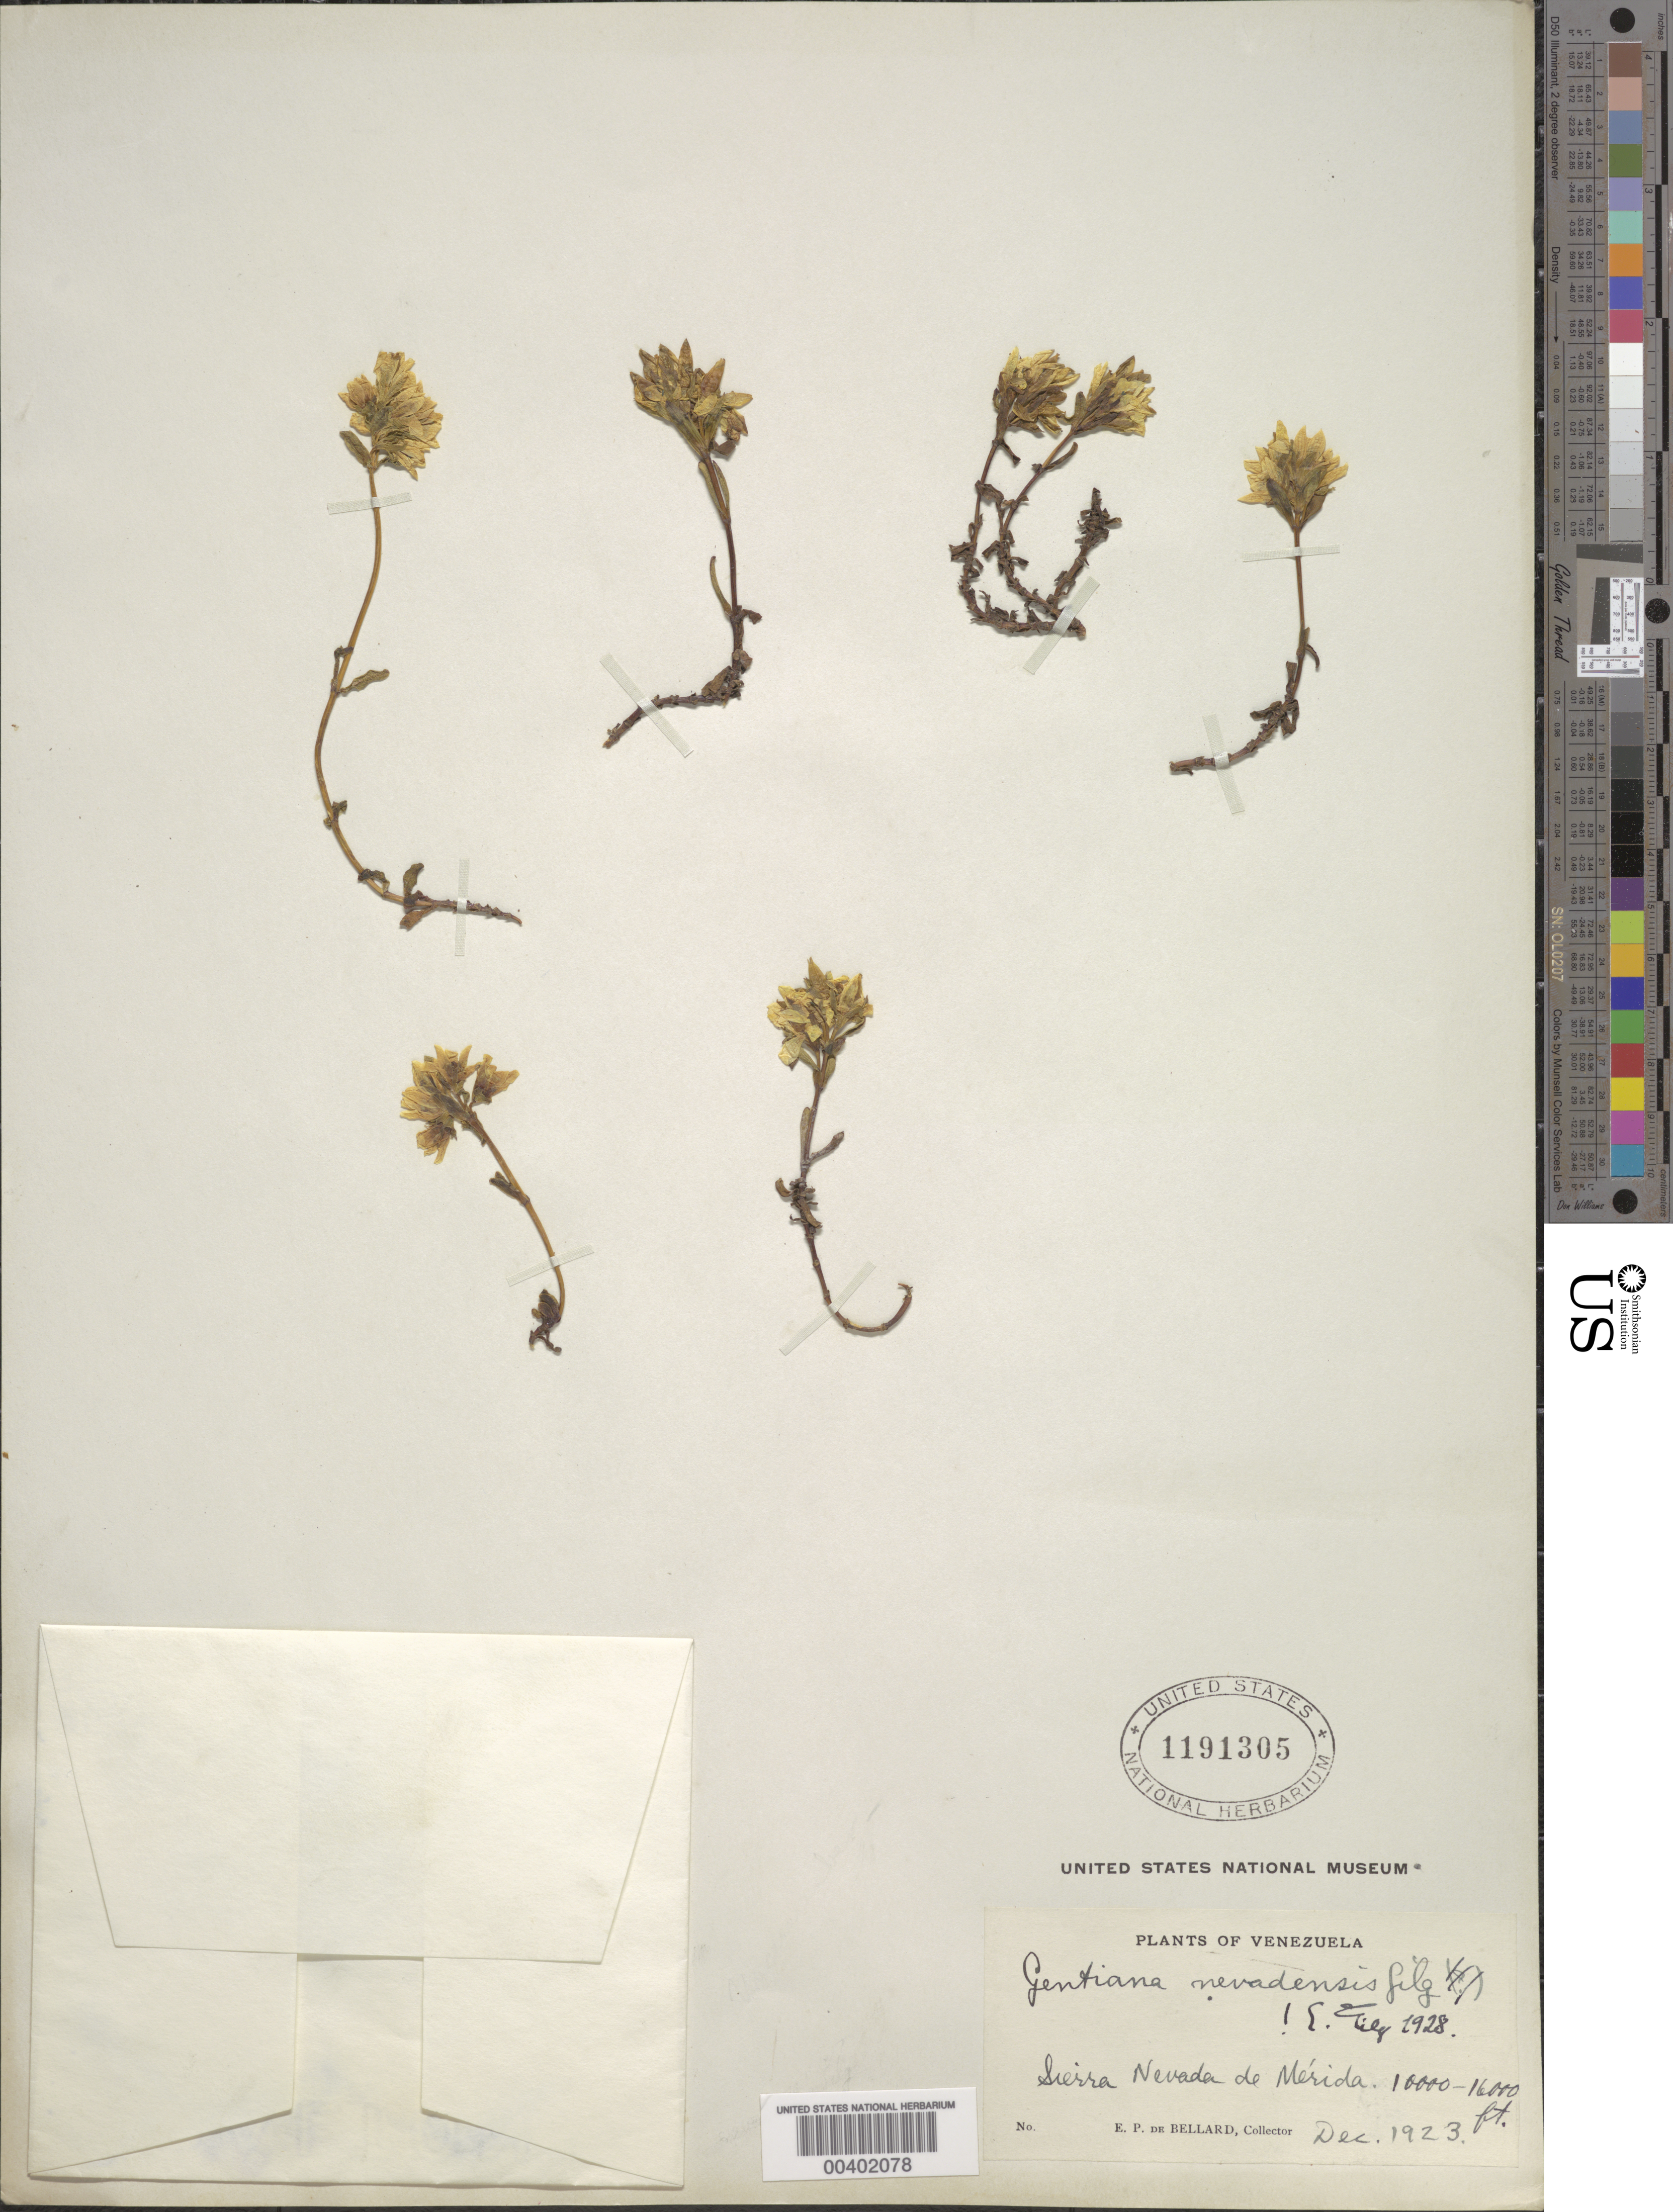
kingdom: Plantae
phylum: Tracheophyta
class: Magnoliopsida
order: Gentianales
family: Gentianaceae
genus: Gentianella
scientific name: Gentianella nevadensis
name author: (Gilg) Waever & Wüdenberg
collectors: E. de Bellard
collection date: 1923-12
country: Venezuela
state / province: Mérida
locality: Sierra Nevada de Mérida.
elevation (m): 3048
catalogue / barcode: US 1191305